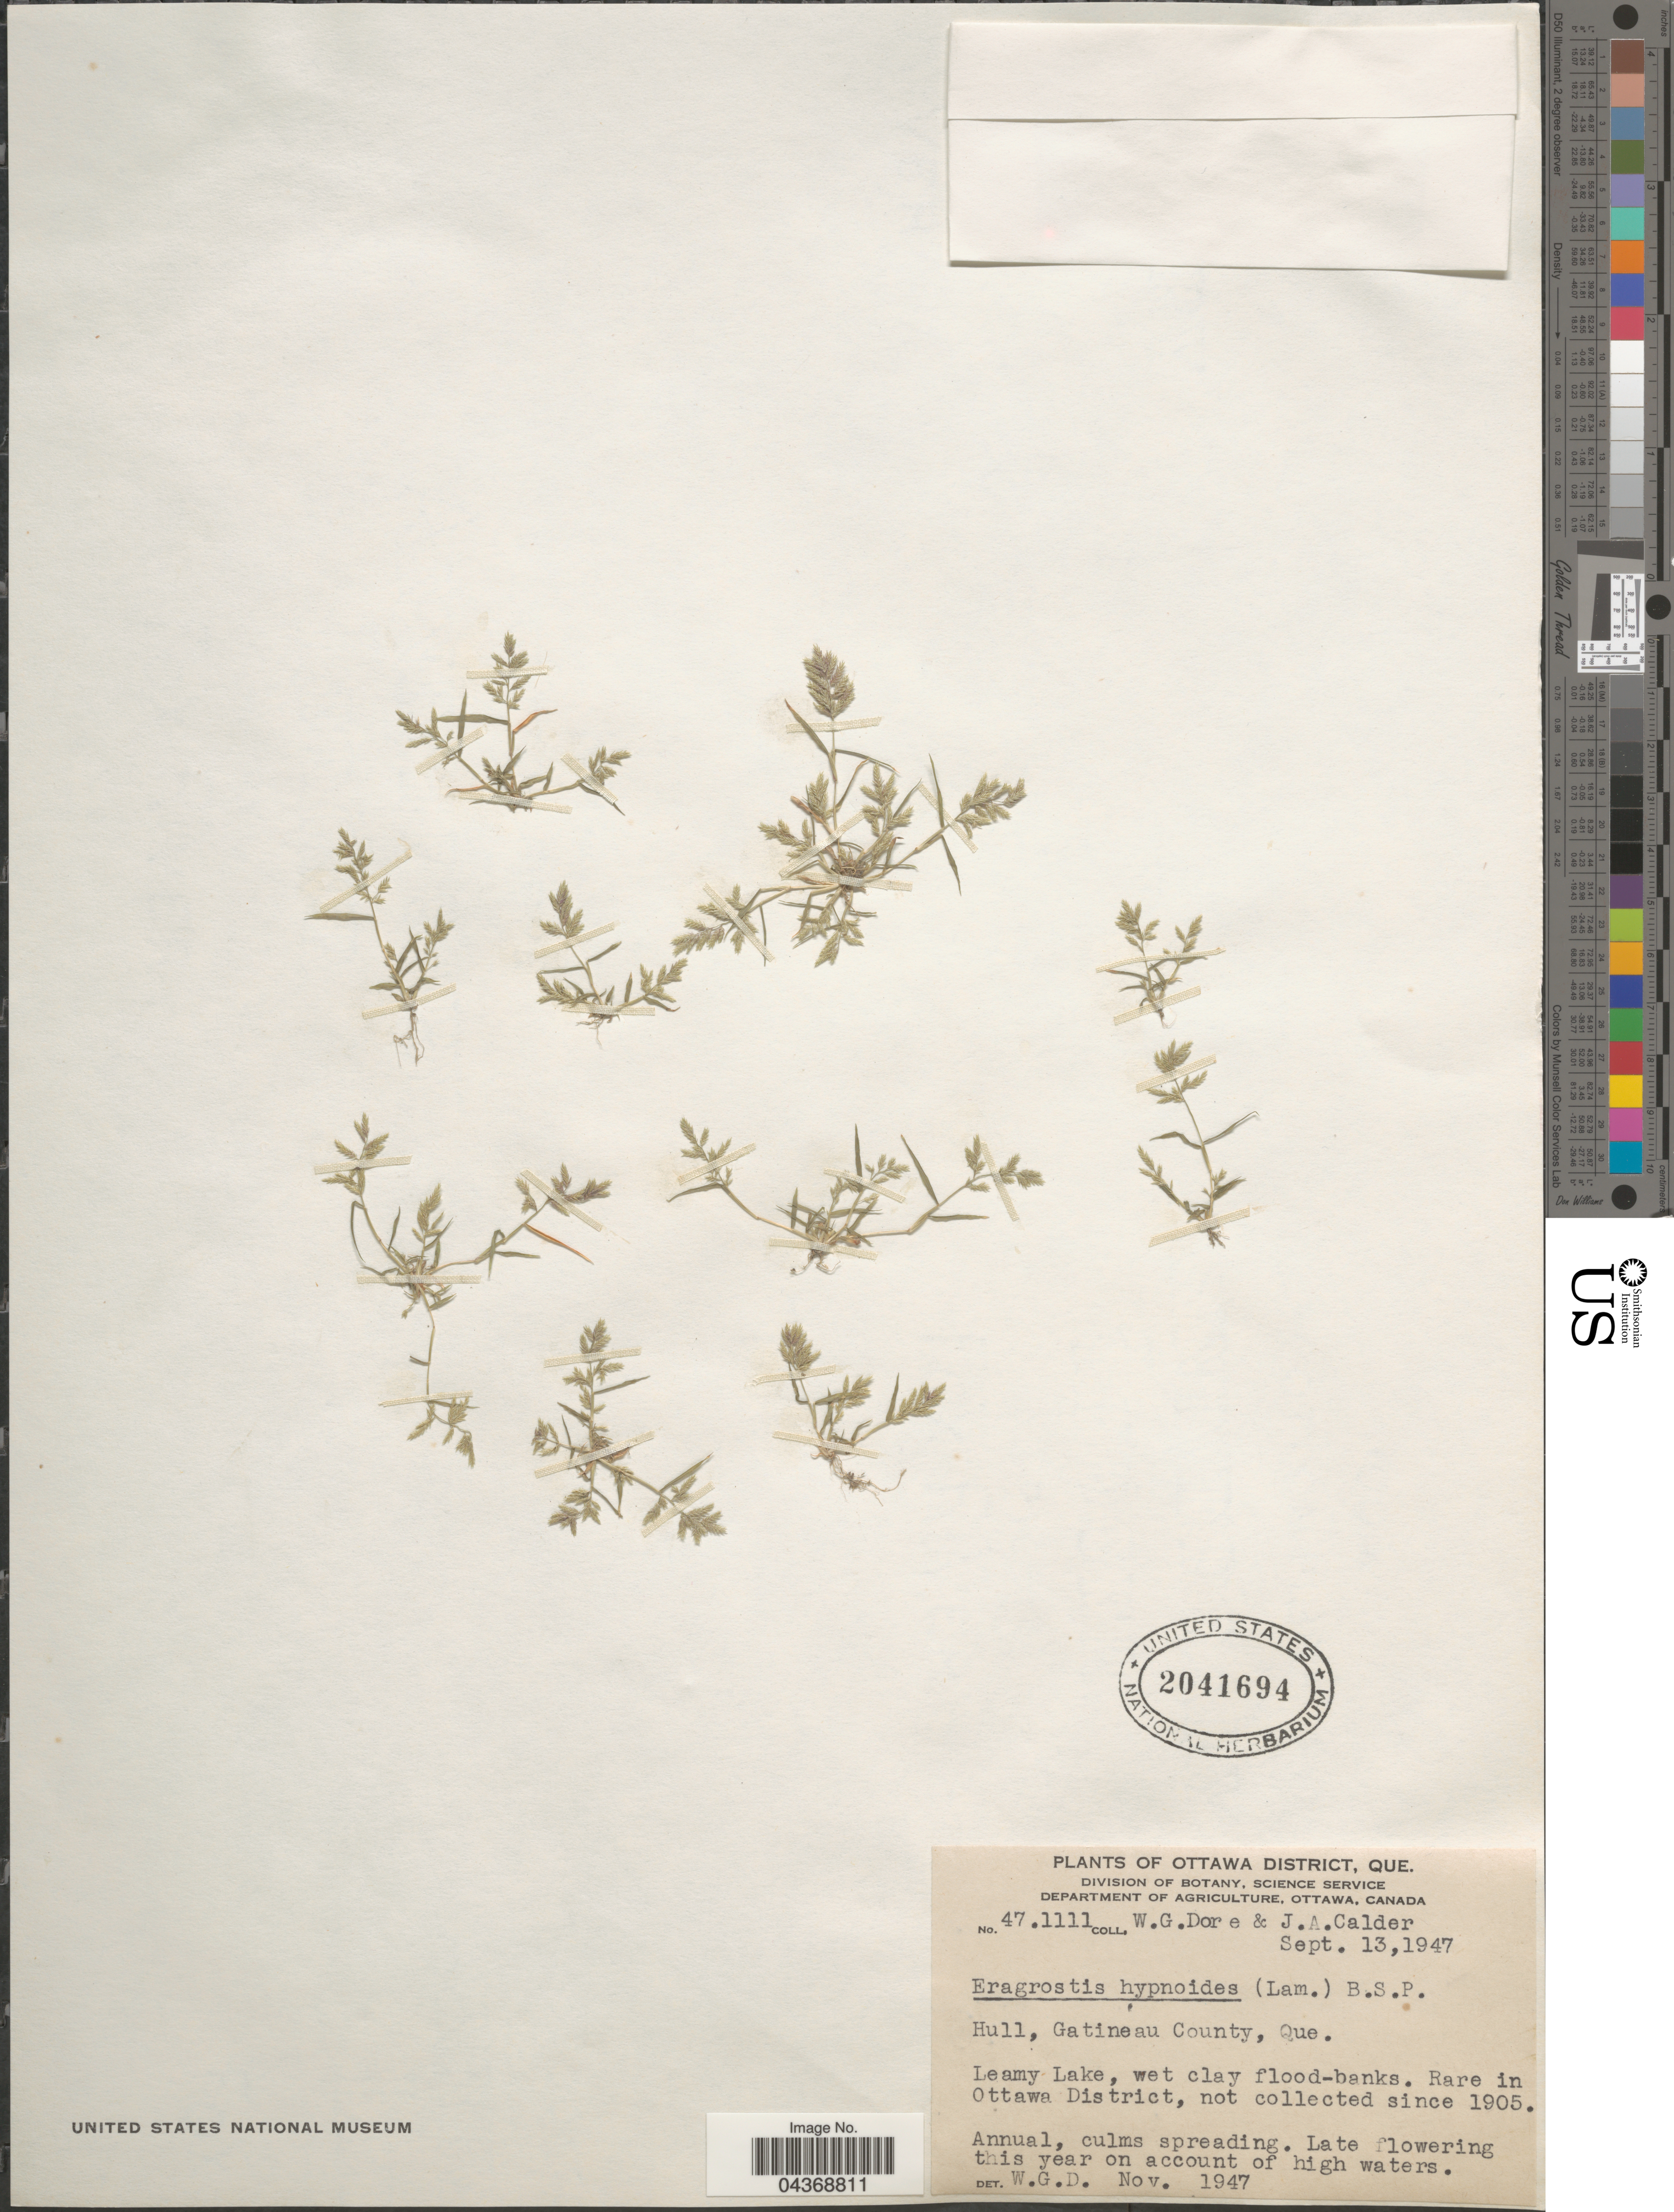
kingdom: Plantae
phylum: Tracheophyta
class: Liliopsida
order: Poales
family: Poaceae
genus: Eragrostis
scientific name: Eragrostis hypnoides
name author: (Lam.) Britton, Stearns & Poggenb.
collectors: W. Dore & J. A. Calder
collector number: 471111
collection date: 1947-09-13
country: Canada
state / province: Quebec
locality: Ottawa District. Hull, Gatineau County. Leamy Lake.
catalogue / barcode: US 2041694